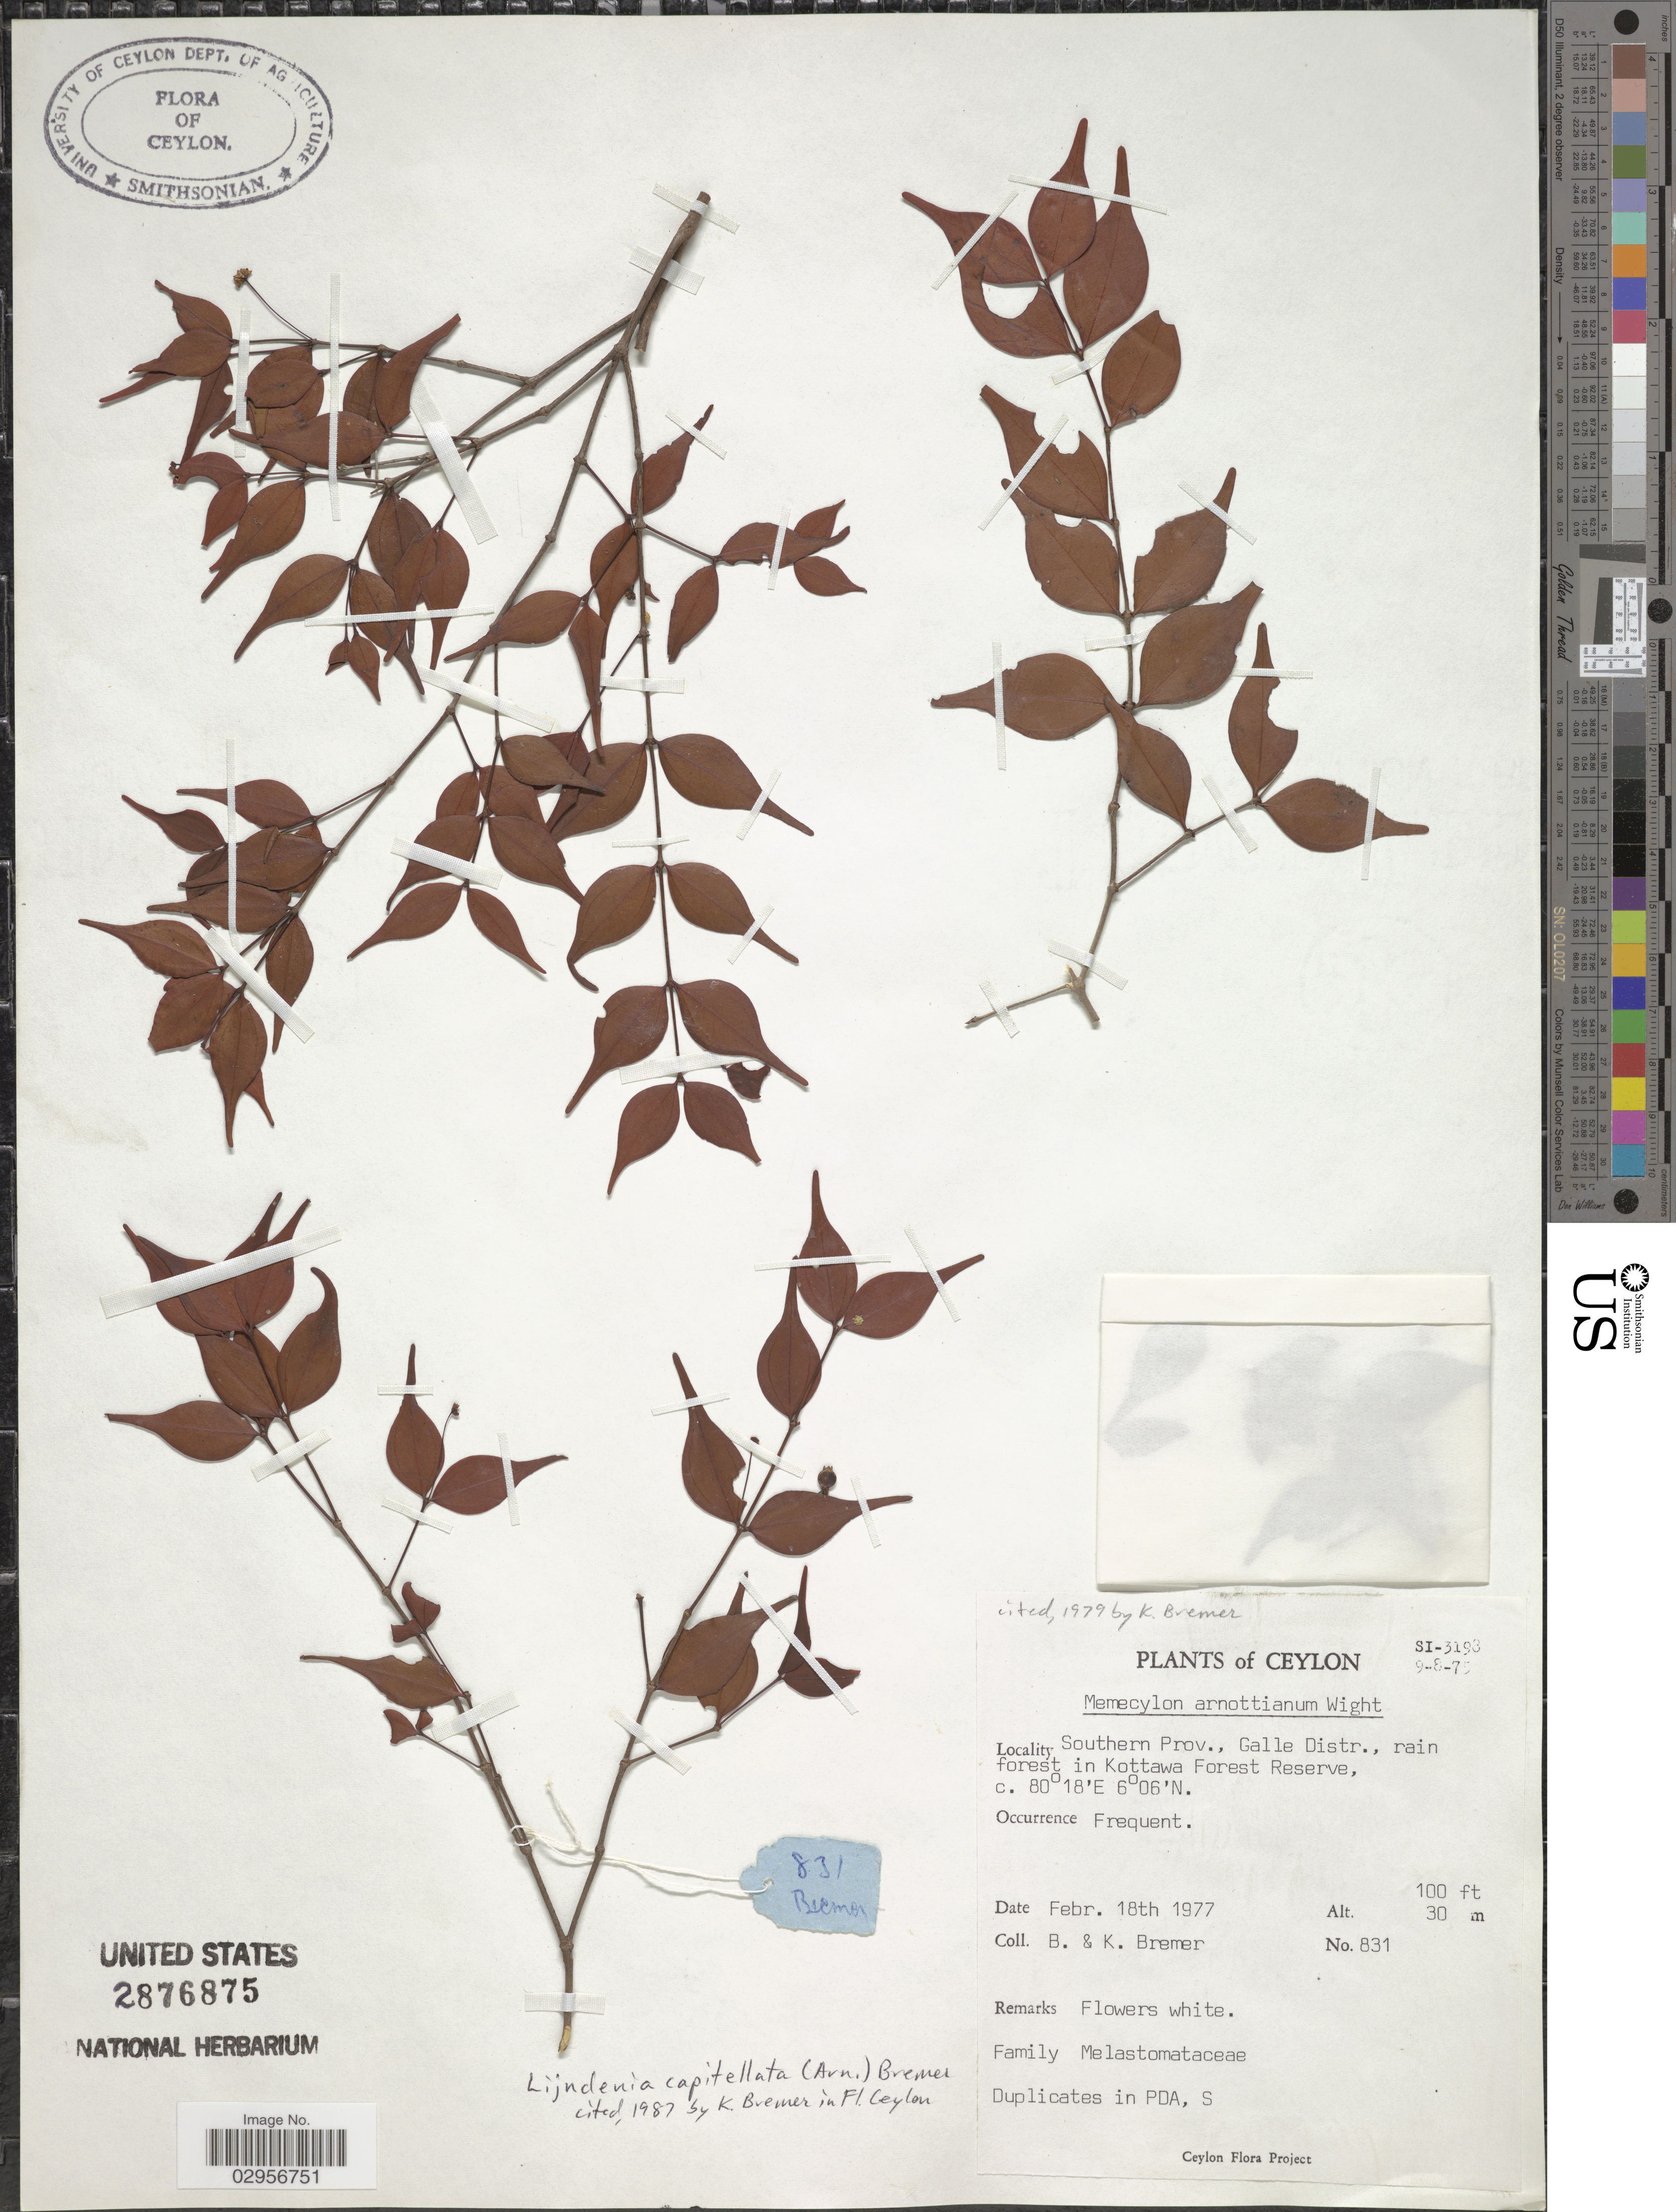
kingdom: Plantae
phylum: Tracheophyta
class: Magnoliopsida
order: Myrtales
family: Melastomataceae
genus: Lijndenia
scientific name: Lijndenia capitellata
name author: K. Bremer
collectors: B. Bremer & K. Bremer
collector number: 831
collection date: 1977-02-18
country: Sri Lanka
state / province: Southern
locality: Ceylon, Southern Prov., Galle Distr., rain forest in Kottawa Forest Reserve.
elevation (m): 30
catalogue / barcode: US 2876875